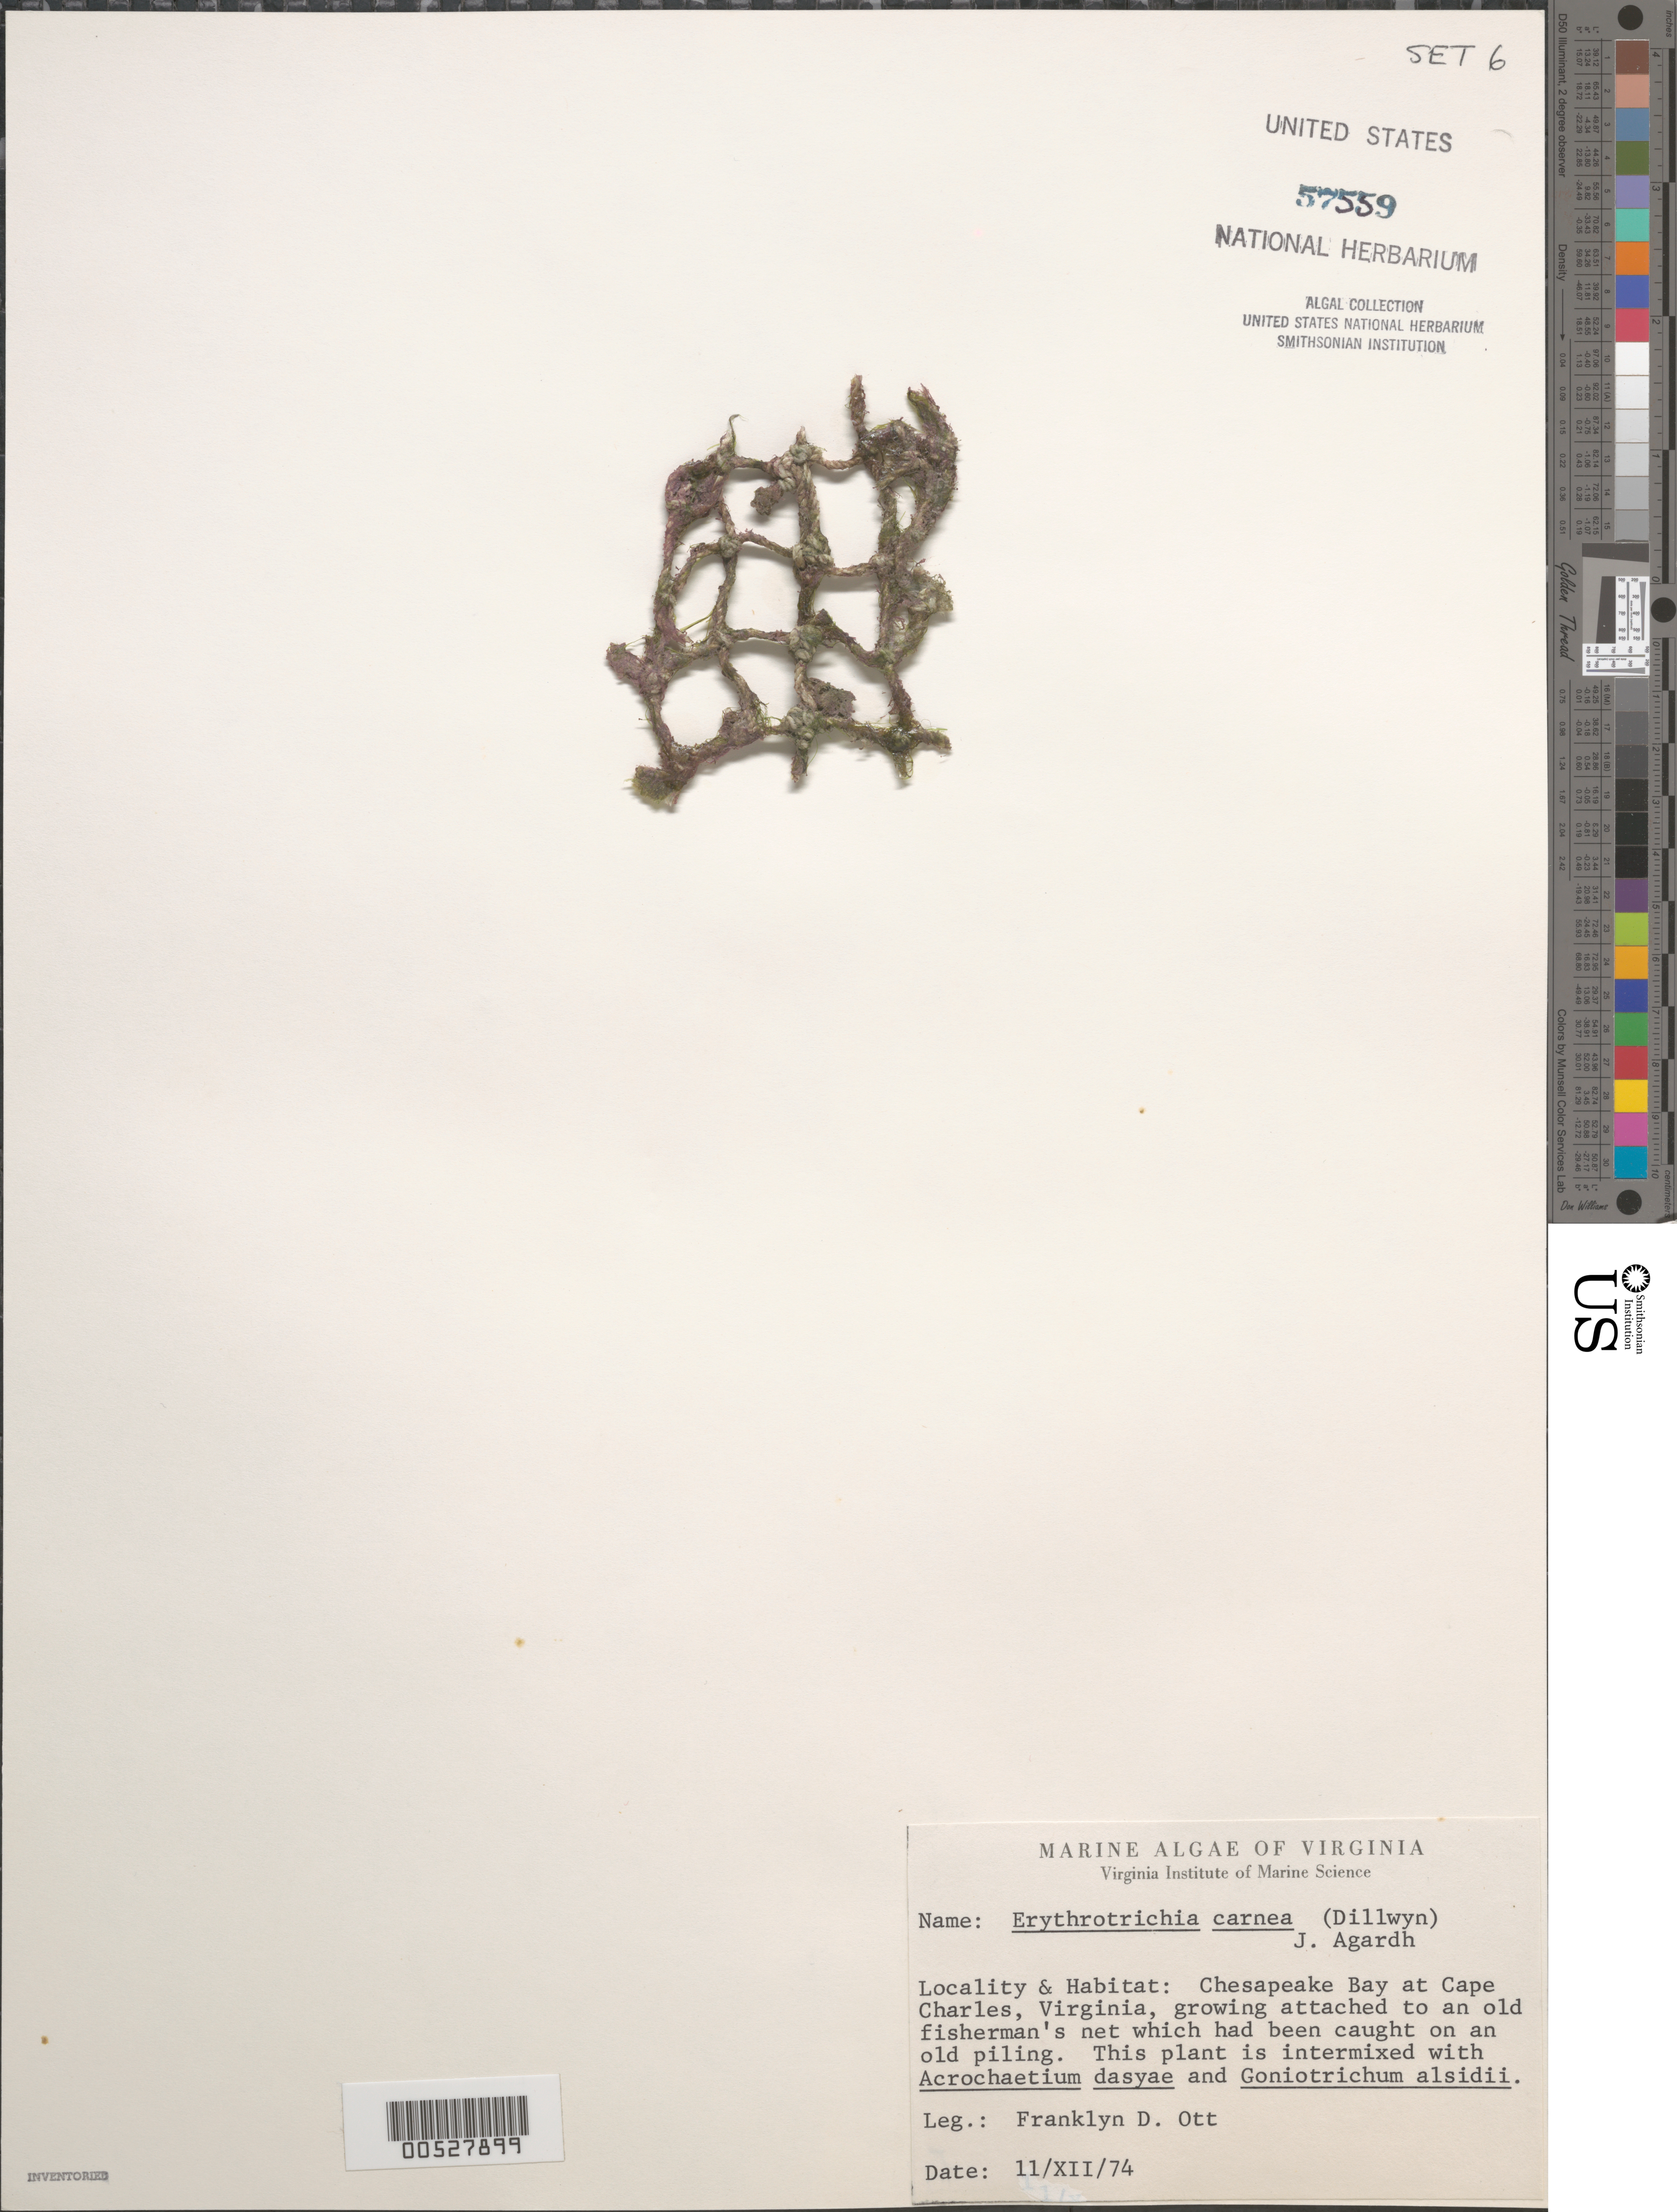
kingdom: Plantae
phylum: Rhodophyta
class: Compsopogonophyceae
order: Erythropeltidales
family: Erythrotrichiaceae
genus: Erythrotrichia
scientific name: Erythrotrichia carnea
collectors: F. Ott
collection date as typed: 11 Dec 1974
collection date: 1974-12-11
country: United States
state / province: Virginia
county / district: Northampton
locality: Chesapeake Bay at Cape Charles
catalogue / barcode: US 57559